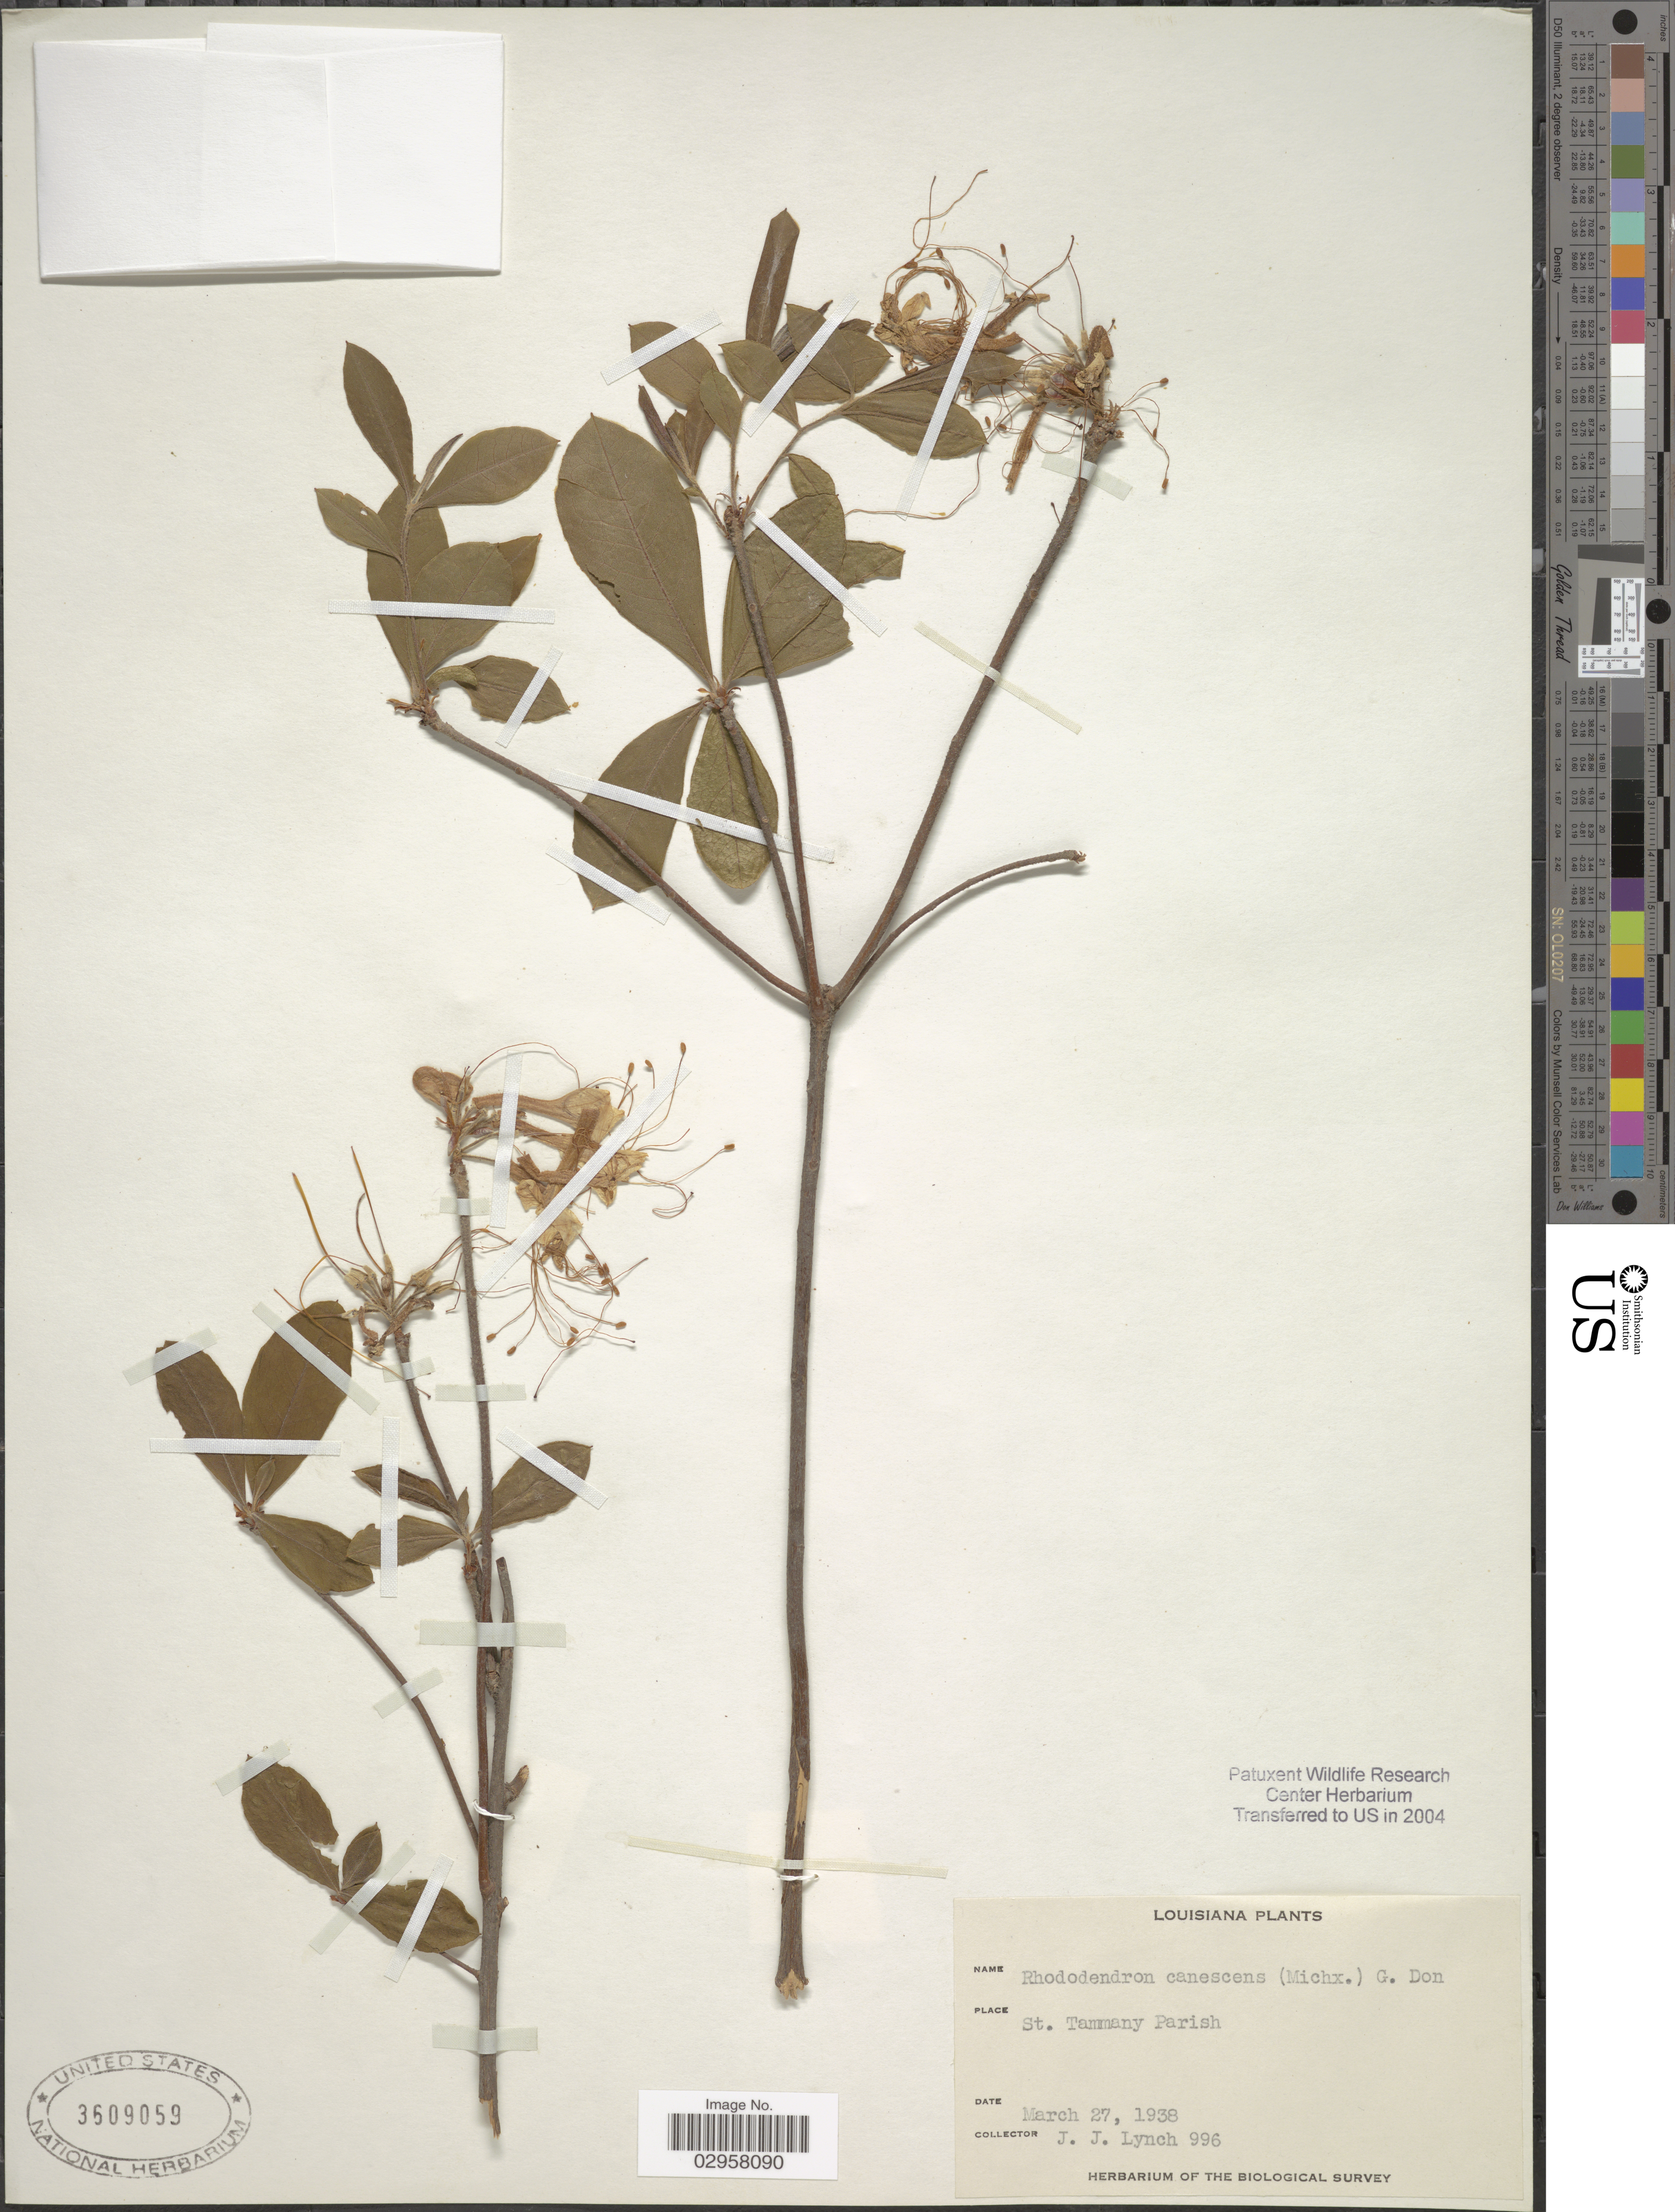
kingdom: Plantae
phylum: Tracheophyta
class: Magnoliopsida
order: Ericales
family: Ericaceae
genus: Rhododendron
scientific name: Rhododendron canescens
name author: (Michx.) Sweet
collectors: J. Lynch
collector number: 996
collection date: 1938-03-27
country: United States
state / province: Louisiana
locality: St. Tammany Parish.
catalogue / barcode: US 3609059